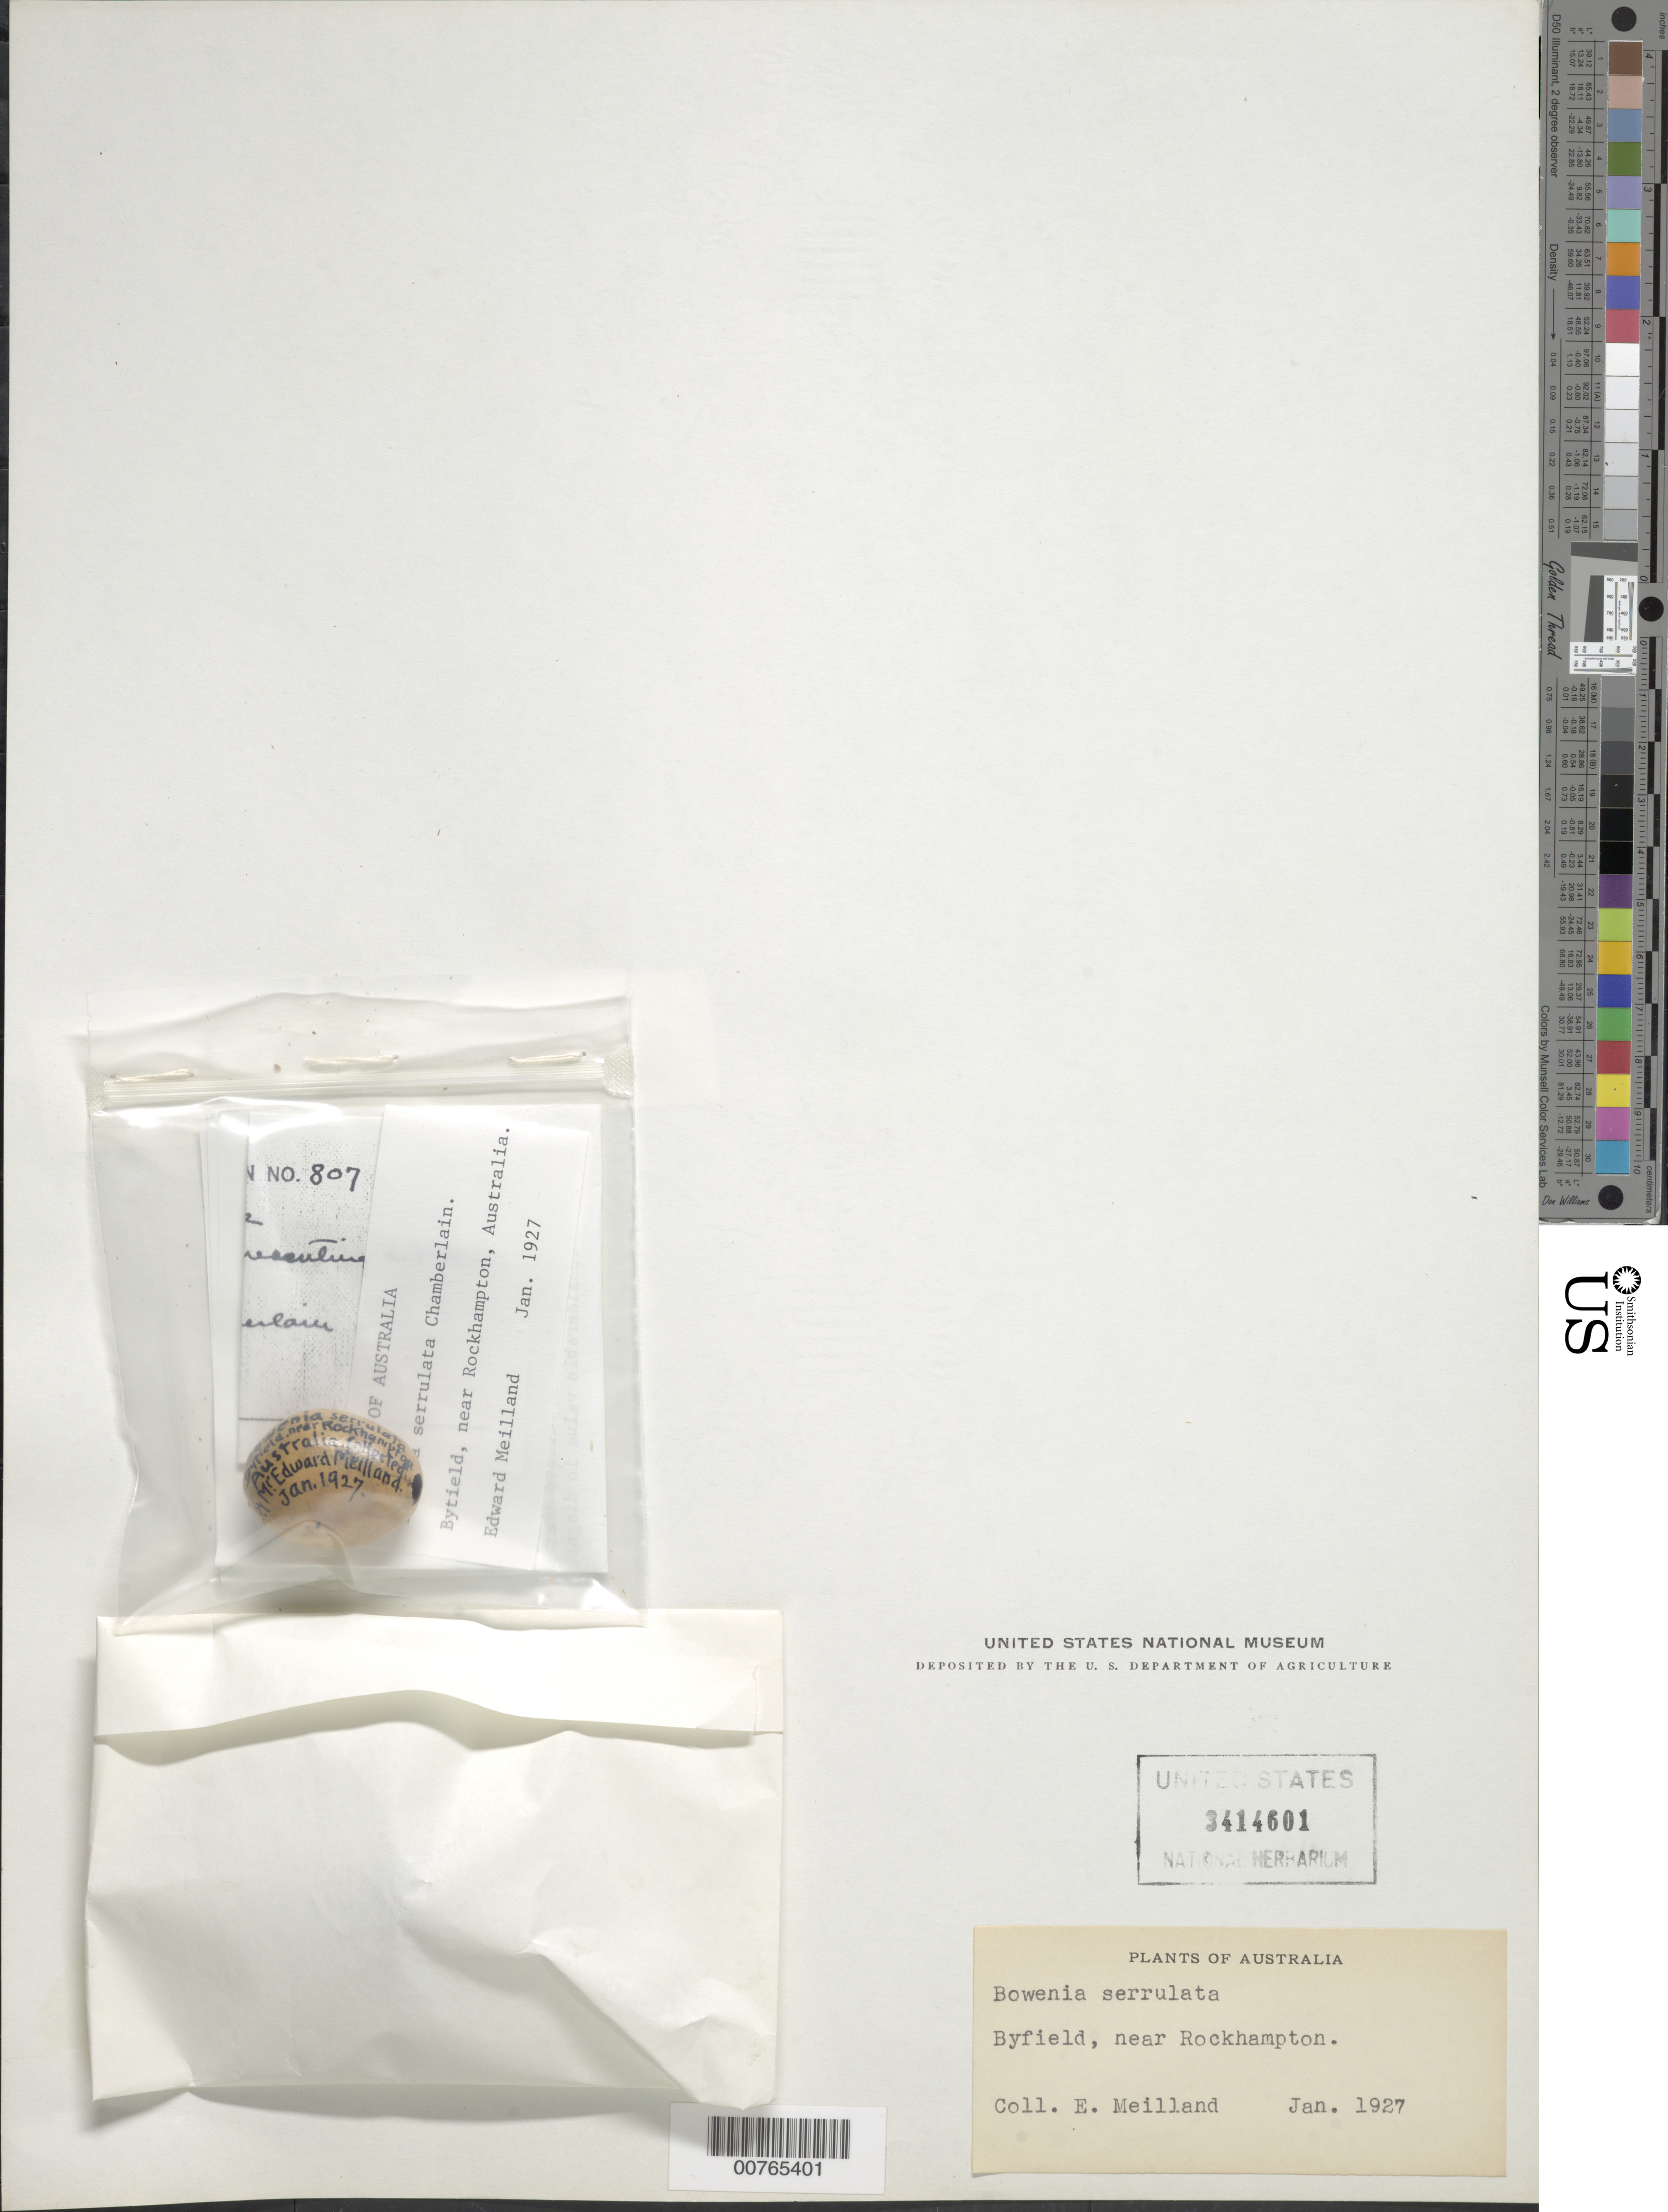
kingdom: Plantae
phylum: Tracheophyta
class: Cycadopsida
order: Cycadales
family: Zamiaceae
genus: Bowenia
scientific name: Bowenia serrulata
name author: (W. Bull) Chamb.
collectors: E. Meilland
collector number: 807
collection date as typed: Jan 1927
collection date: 1927-01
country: Australia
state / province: Queensland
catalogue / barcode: US 3414601